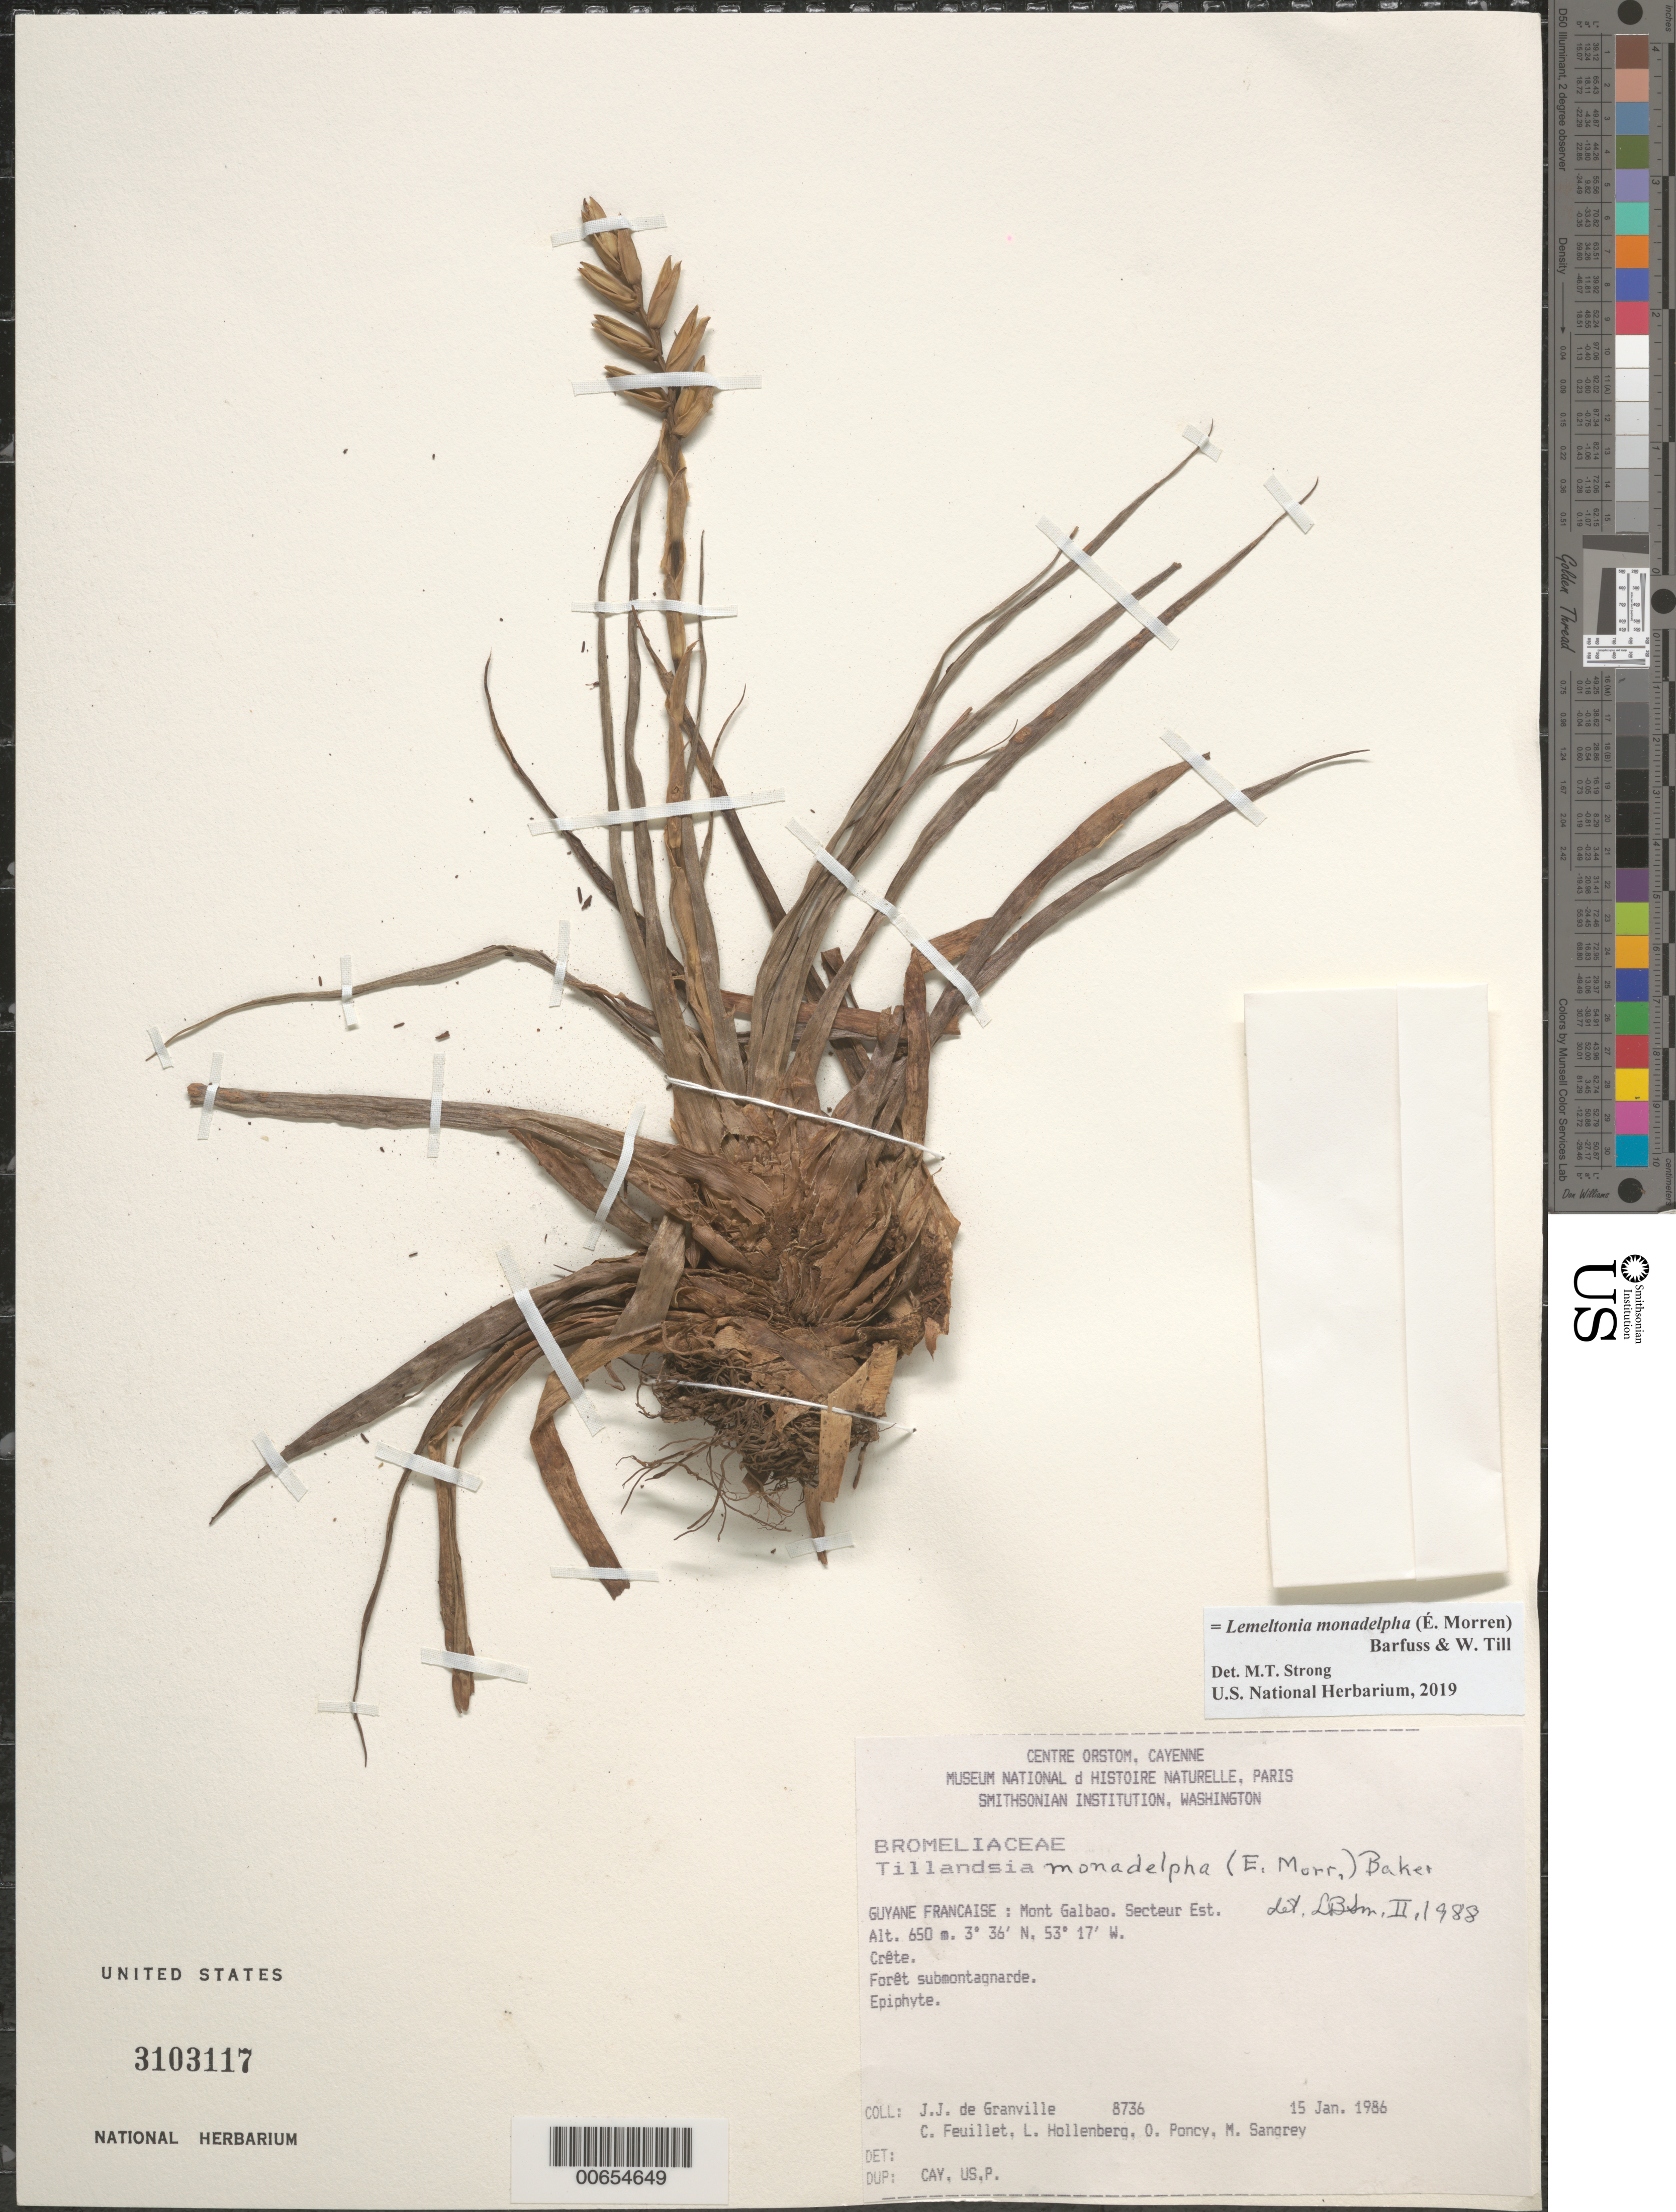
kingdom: Plantae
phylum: Tracheophyta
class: Liliopsida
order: Poales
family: Bromeliaceae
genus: Lemeltonia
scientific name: Lemeltonia monadelpha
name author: (É. Morren) Barfuss & W. Till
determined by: Strong, M. T., (US), Smithsonian Institution - National Museum of Natural History (UNITED STATES)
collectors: J.-J. de Granville, C. Feuillet, L. Hollenberg, O. Poncy & M. S. Sangrey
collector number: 8736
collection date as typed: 15-Jan-86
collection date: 1986-01-15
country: French Guiana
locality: Mont Galbao. Secteur Est. Crête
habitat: Forêt submontagnarde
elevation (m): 650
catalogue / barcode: US 3103117